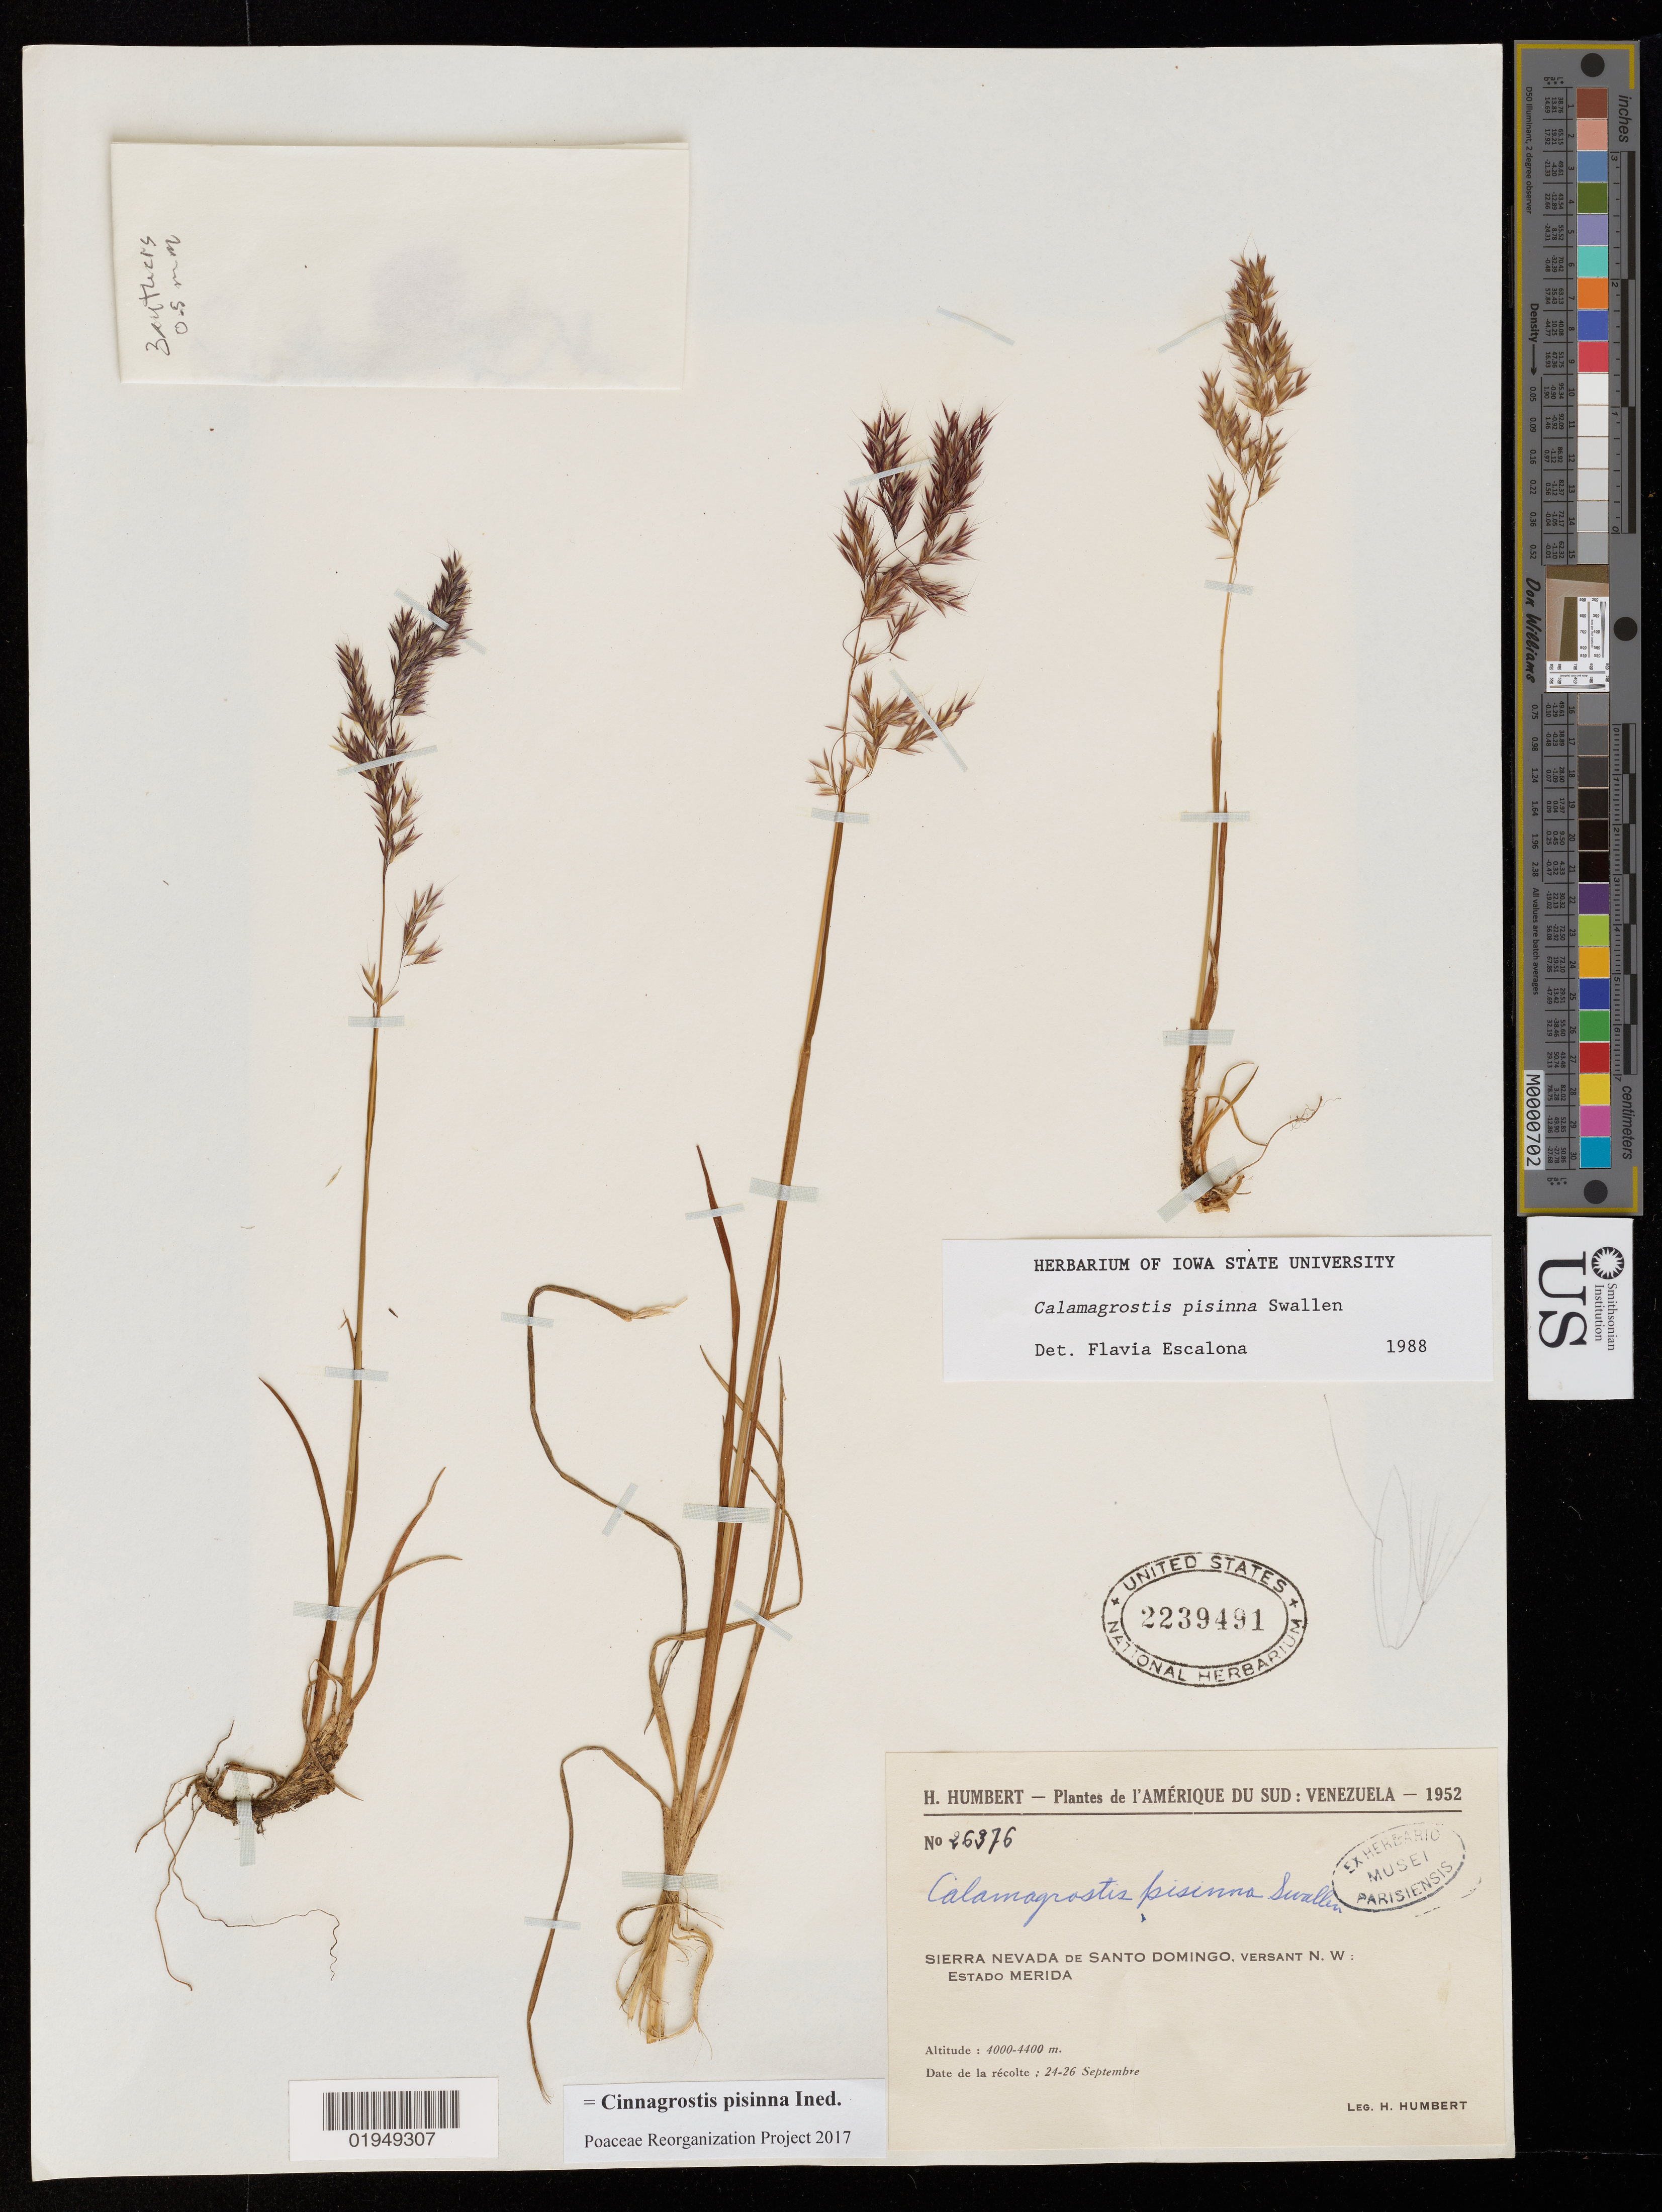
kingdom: Plantae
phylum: Tracheophyta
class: Liliopsida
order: Poales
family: Poaceae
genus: Cinnagrostis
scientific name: Cinnagrostis pisinna ined.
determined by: Poaceae Reorganization Project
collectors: H. Humbert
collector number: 26376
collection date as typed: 24 Sep 1952 to 26 Sep 1952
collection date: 1952-09-24/1952-09-26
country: Venezuela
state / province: Mérida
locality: Sierra Nevada de Santo Domingo, versant N.W.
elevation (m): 4000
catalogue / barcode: US 2239491